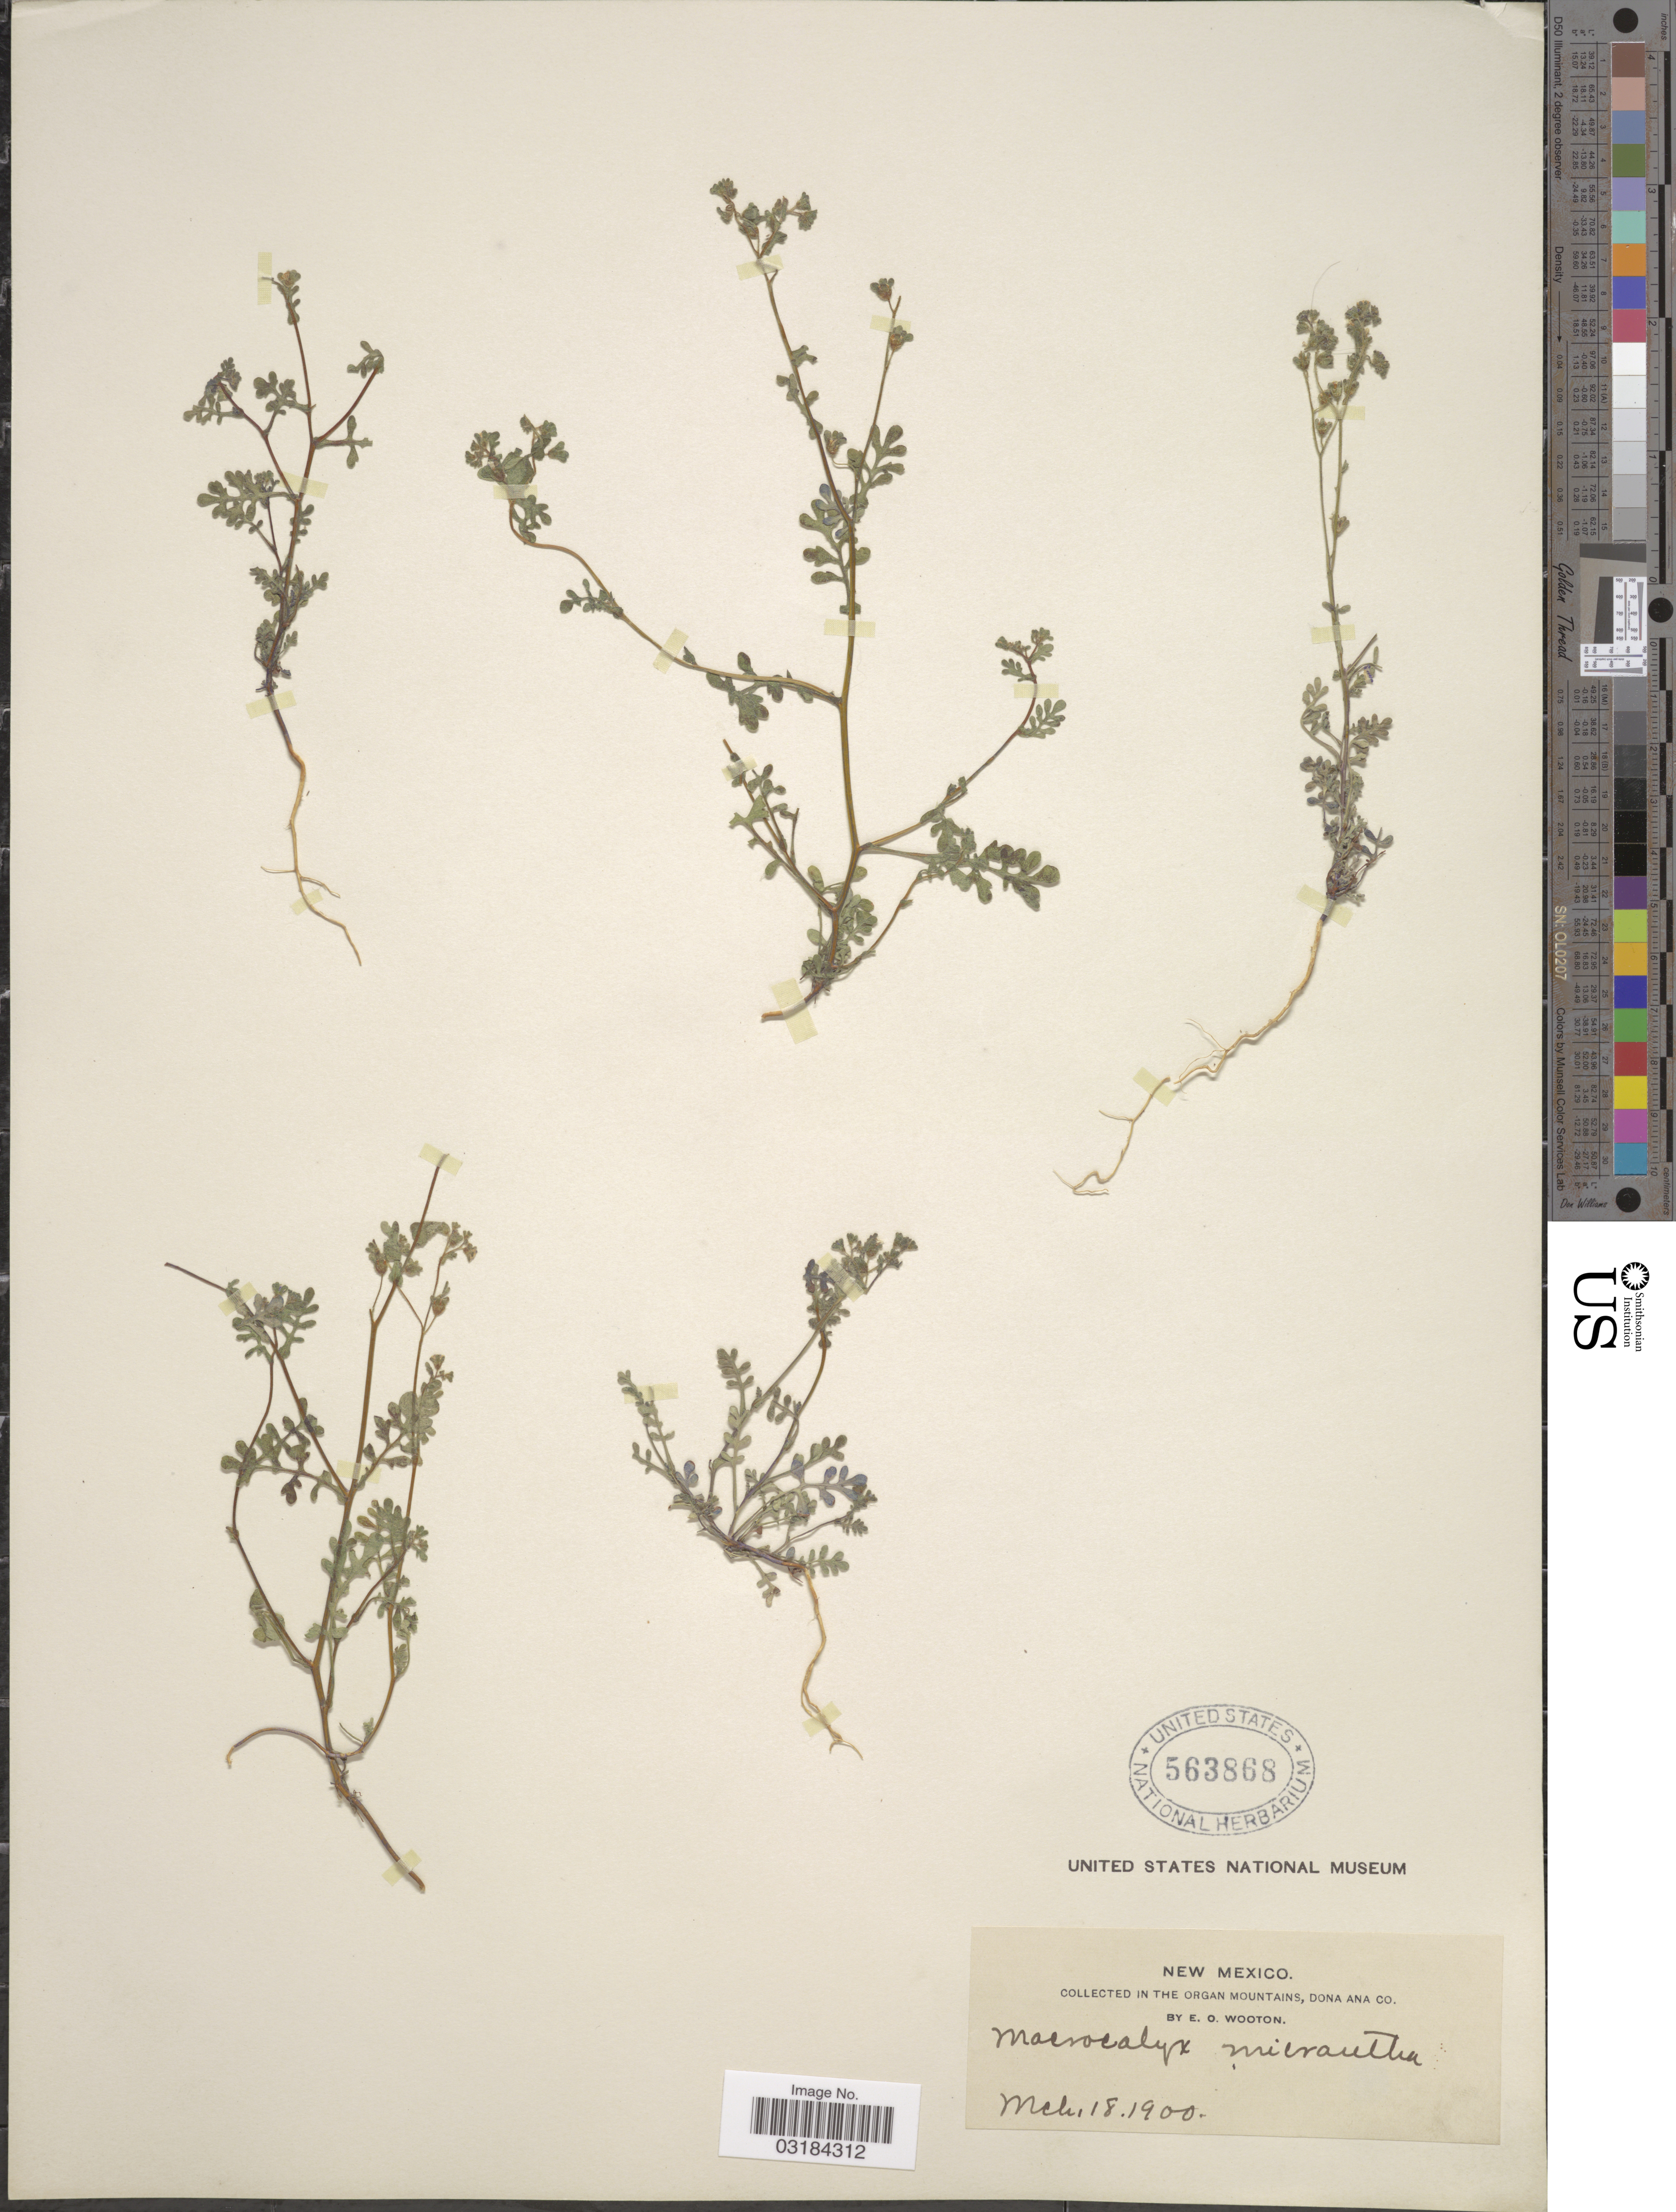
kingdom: Plantae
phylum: Tracheophyta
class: Magnoliopsida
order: Boraginales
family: Hydrophyllaceae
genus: Eucrypta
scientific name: Eucrypta micrantha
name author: (Torr.) A. Heller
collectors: E. O. Wooton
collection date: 1900-03-18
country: United States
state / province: New Mexico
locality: In the Organ Mountains, Dona Ana Co.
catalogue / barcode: US 563868